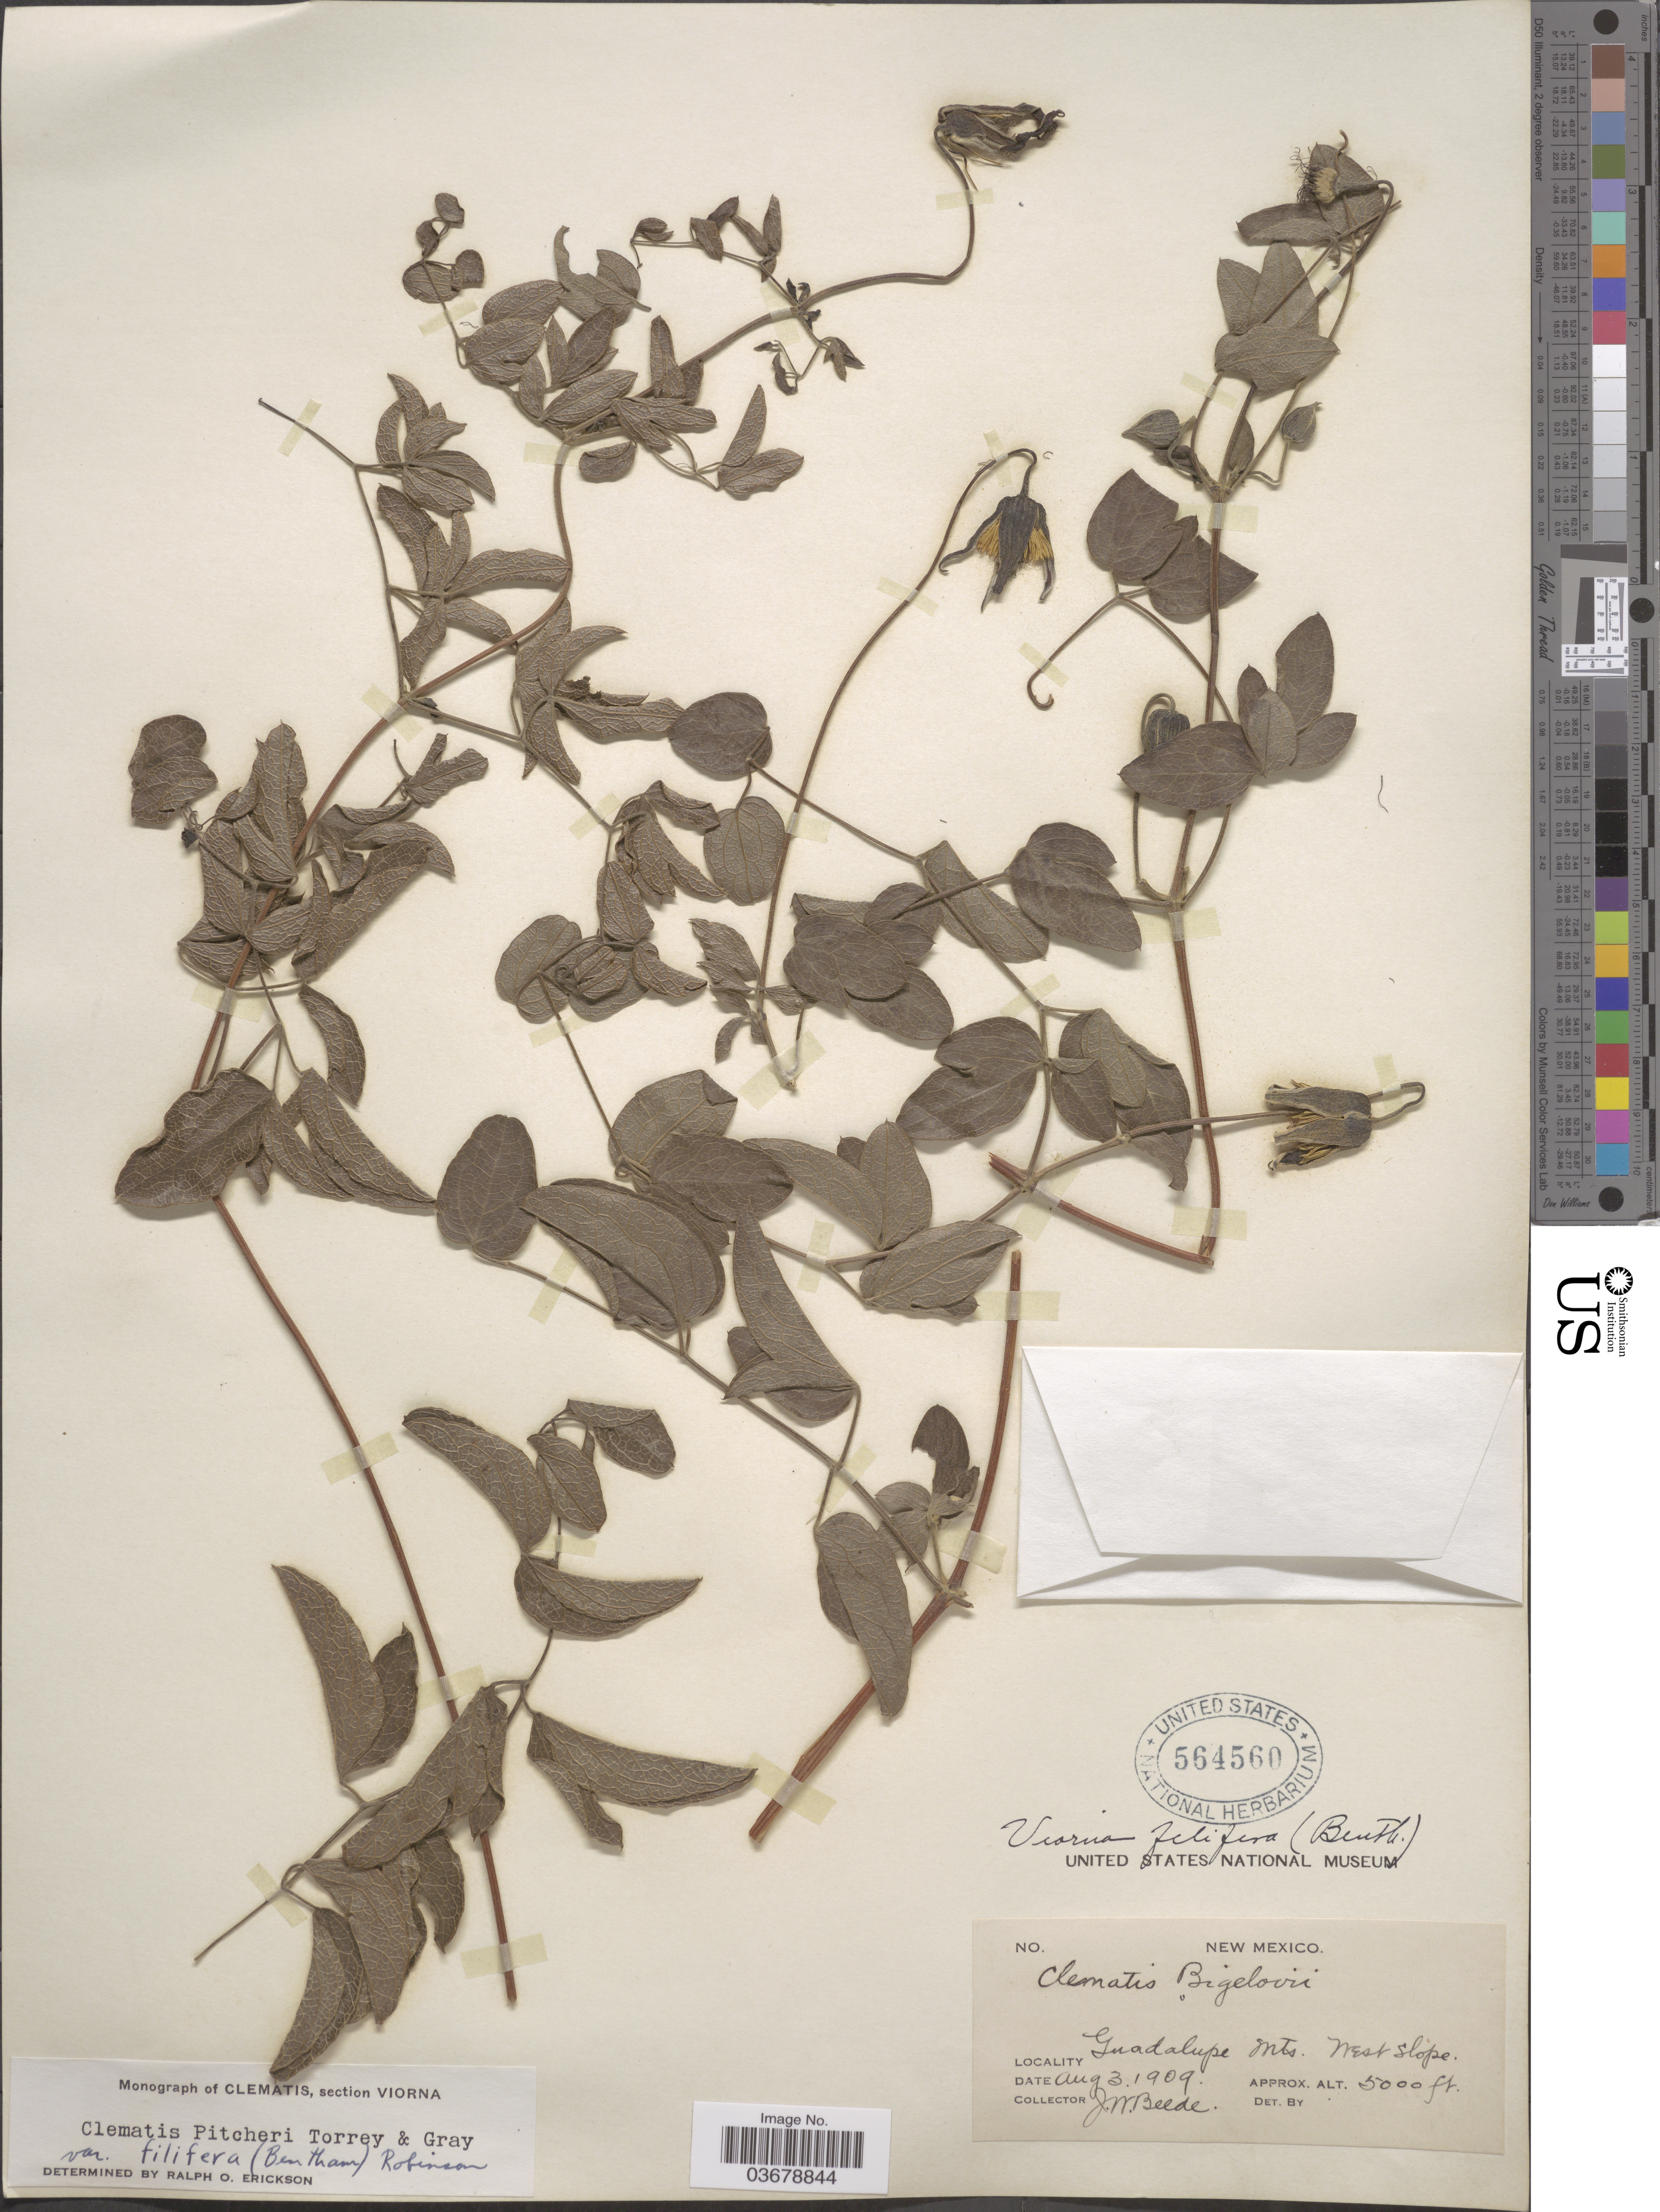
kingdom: Plantae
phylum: Tracheophyta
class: Magnoliopsida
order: Ranunculales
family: Ranunculaceae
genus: Clematis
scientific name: Clematis viorna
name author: L.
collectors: J. Beede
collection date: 1909-08-03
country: United States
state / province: New Mexico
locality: Guadalupe Mts. West slope.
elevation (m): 1524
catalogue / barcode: US 564560